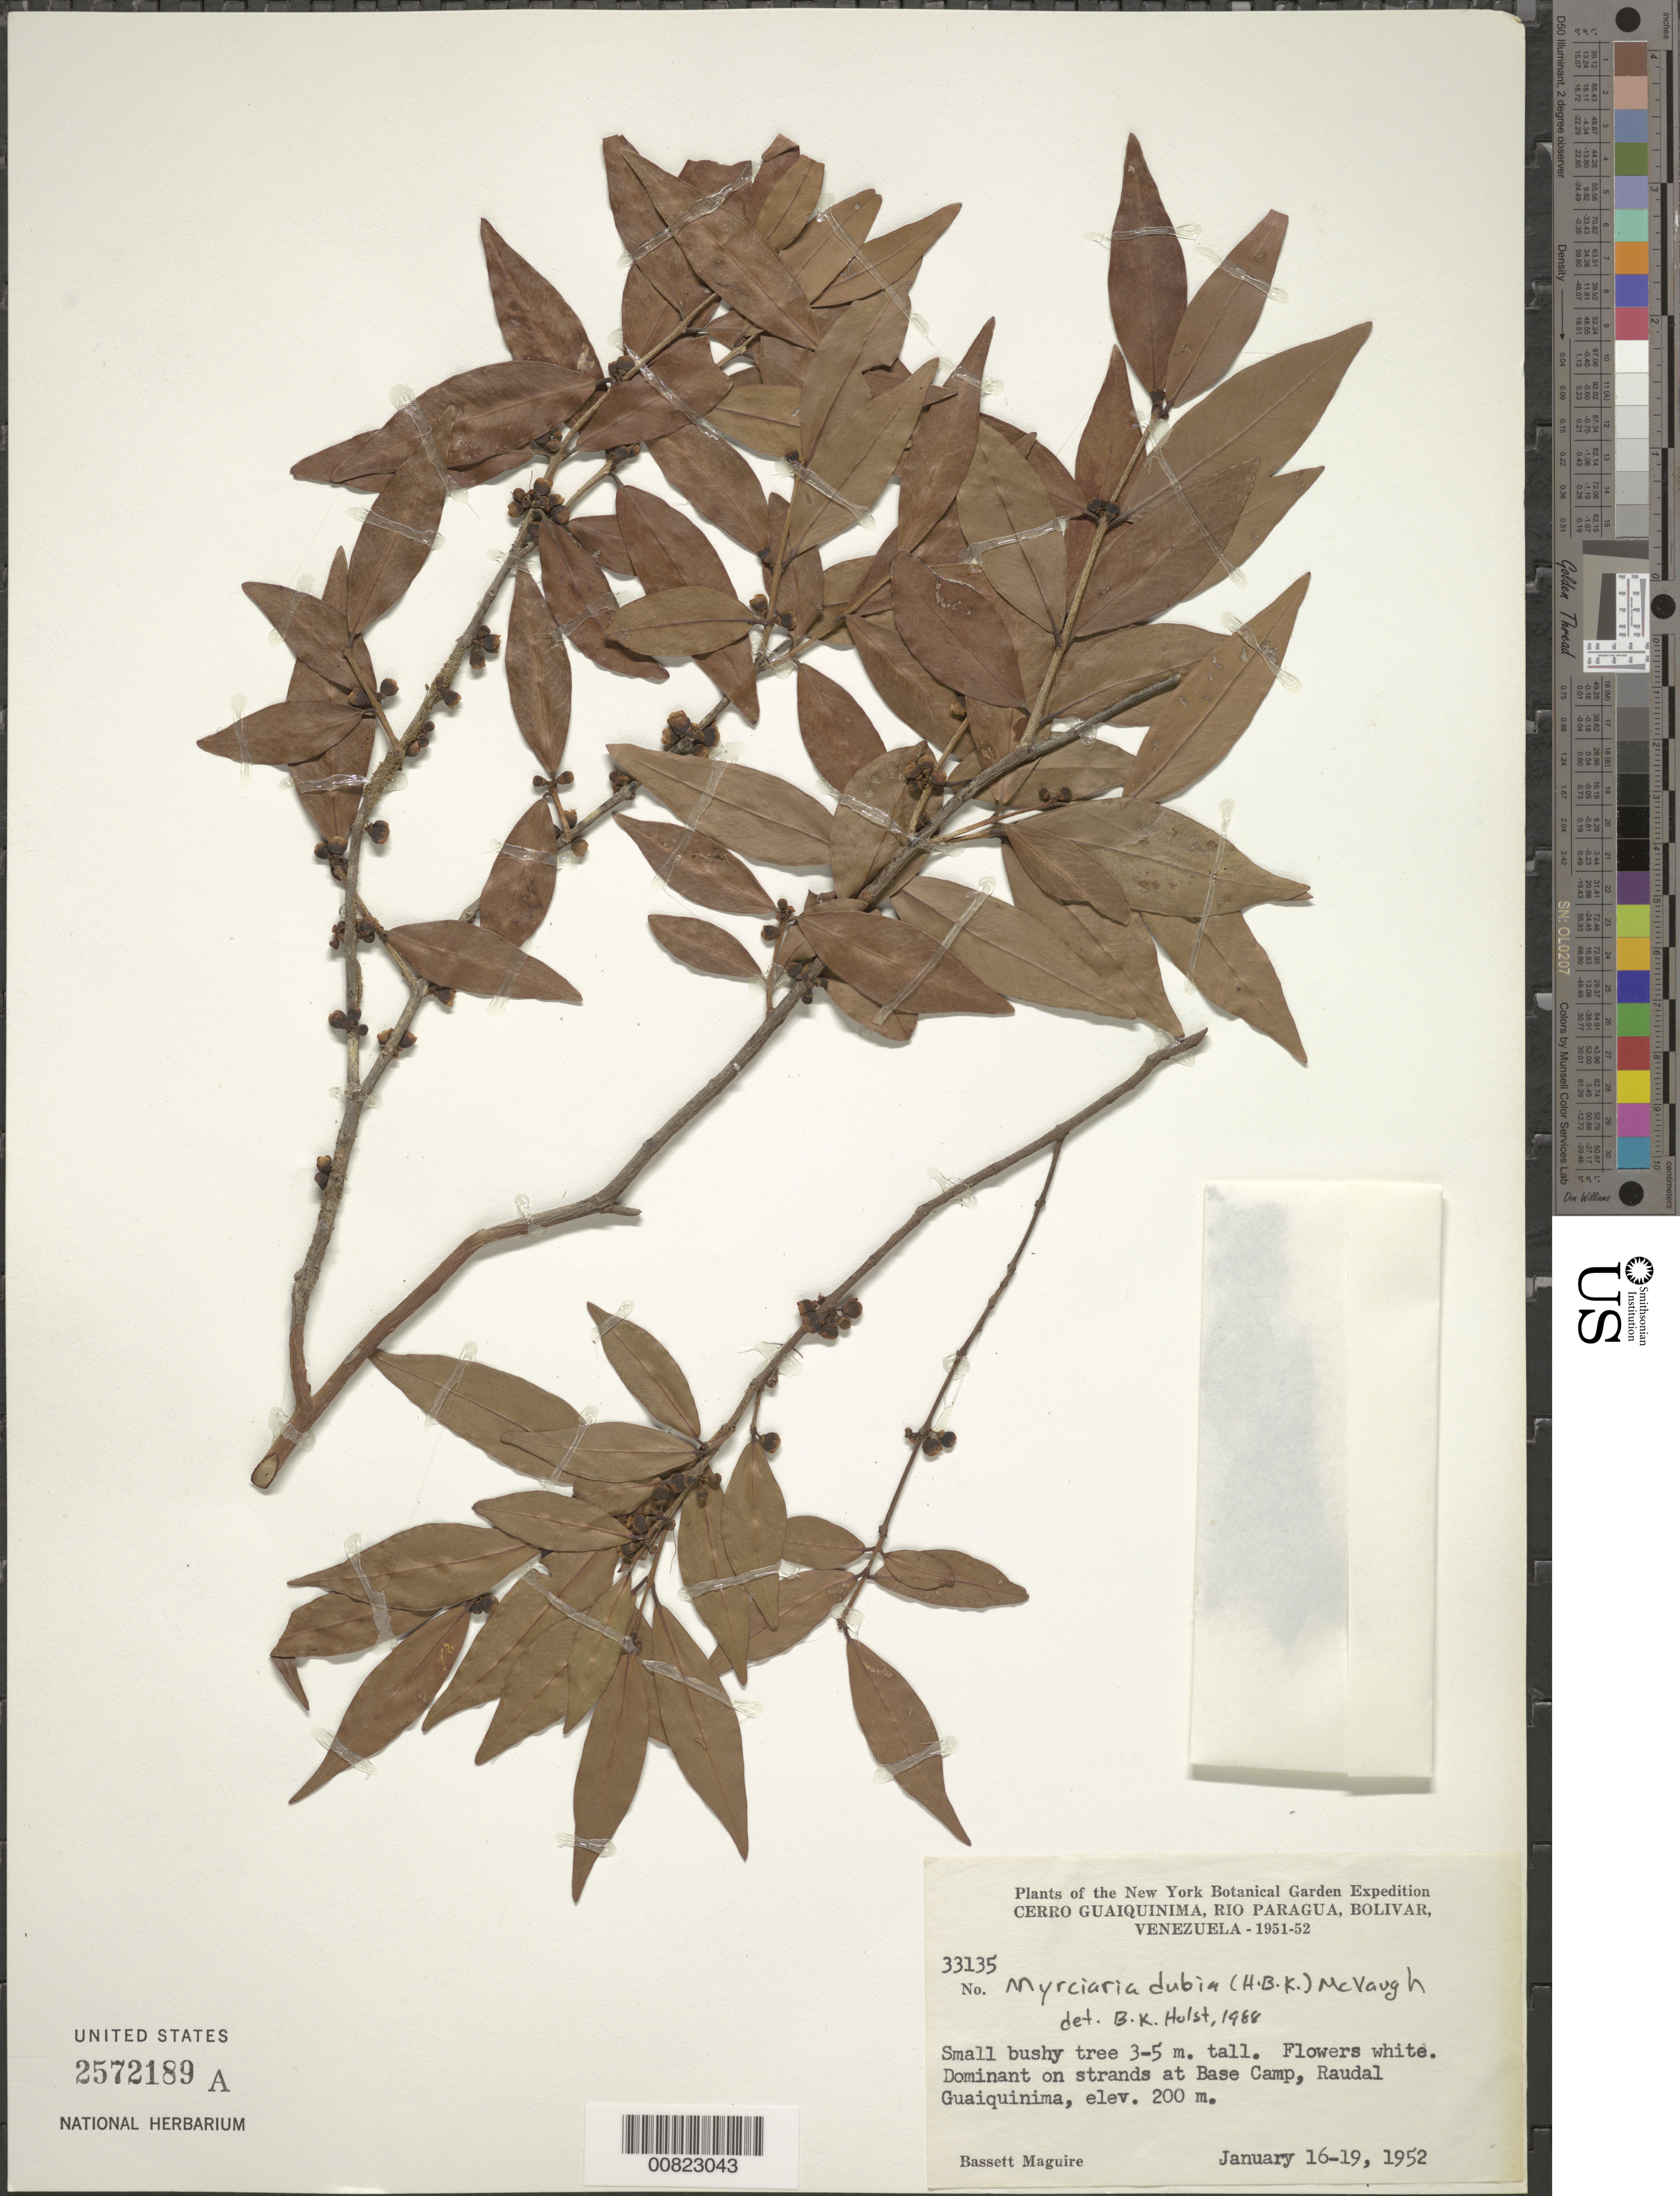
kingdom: Plantae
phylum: Tracheophyta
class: Magnoliopsida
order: Myrtales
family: Myrtaceae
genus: Myrciaria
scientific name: Myrciaria dubia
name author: (Kunth) McVaugh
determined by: Holst, Bruce K.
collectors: B. Maguire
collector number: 33135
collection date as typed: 16-Jan-52 to 19-Jan-52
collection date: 1952-01-16/1952-01-19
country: Venezuela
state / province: Bolívar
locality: Cerro Guaiquinima, Río Paragua, Base Camp at Raudal Guaiquinima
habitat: Strands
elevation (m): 200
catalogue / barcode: US 2572189A